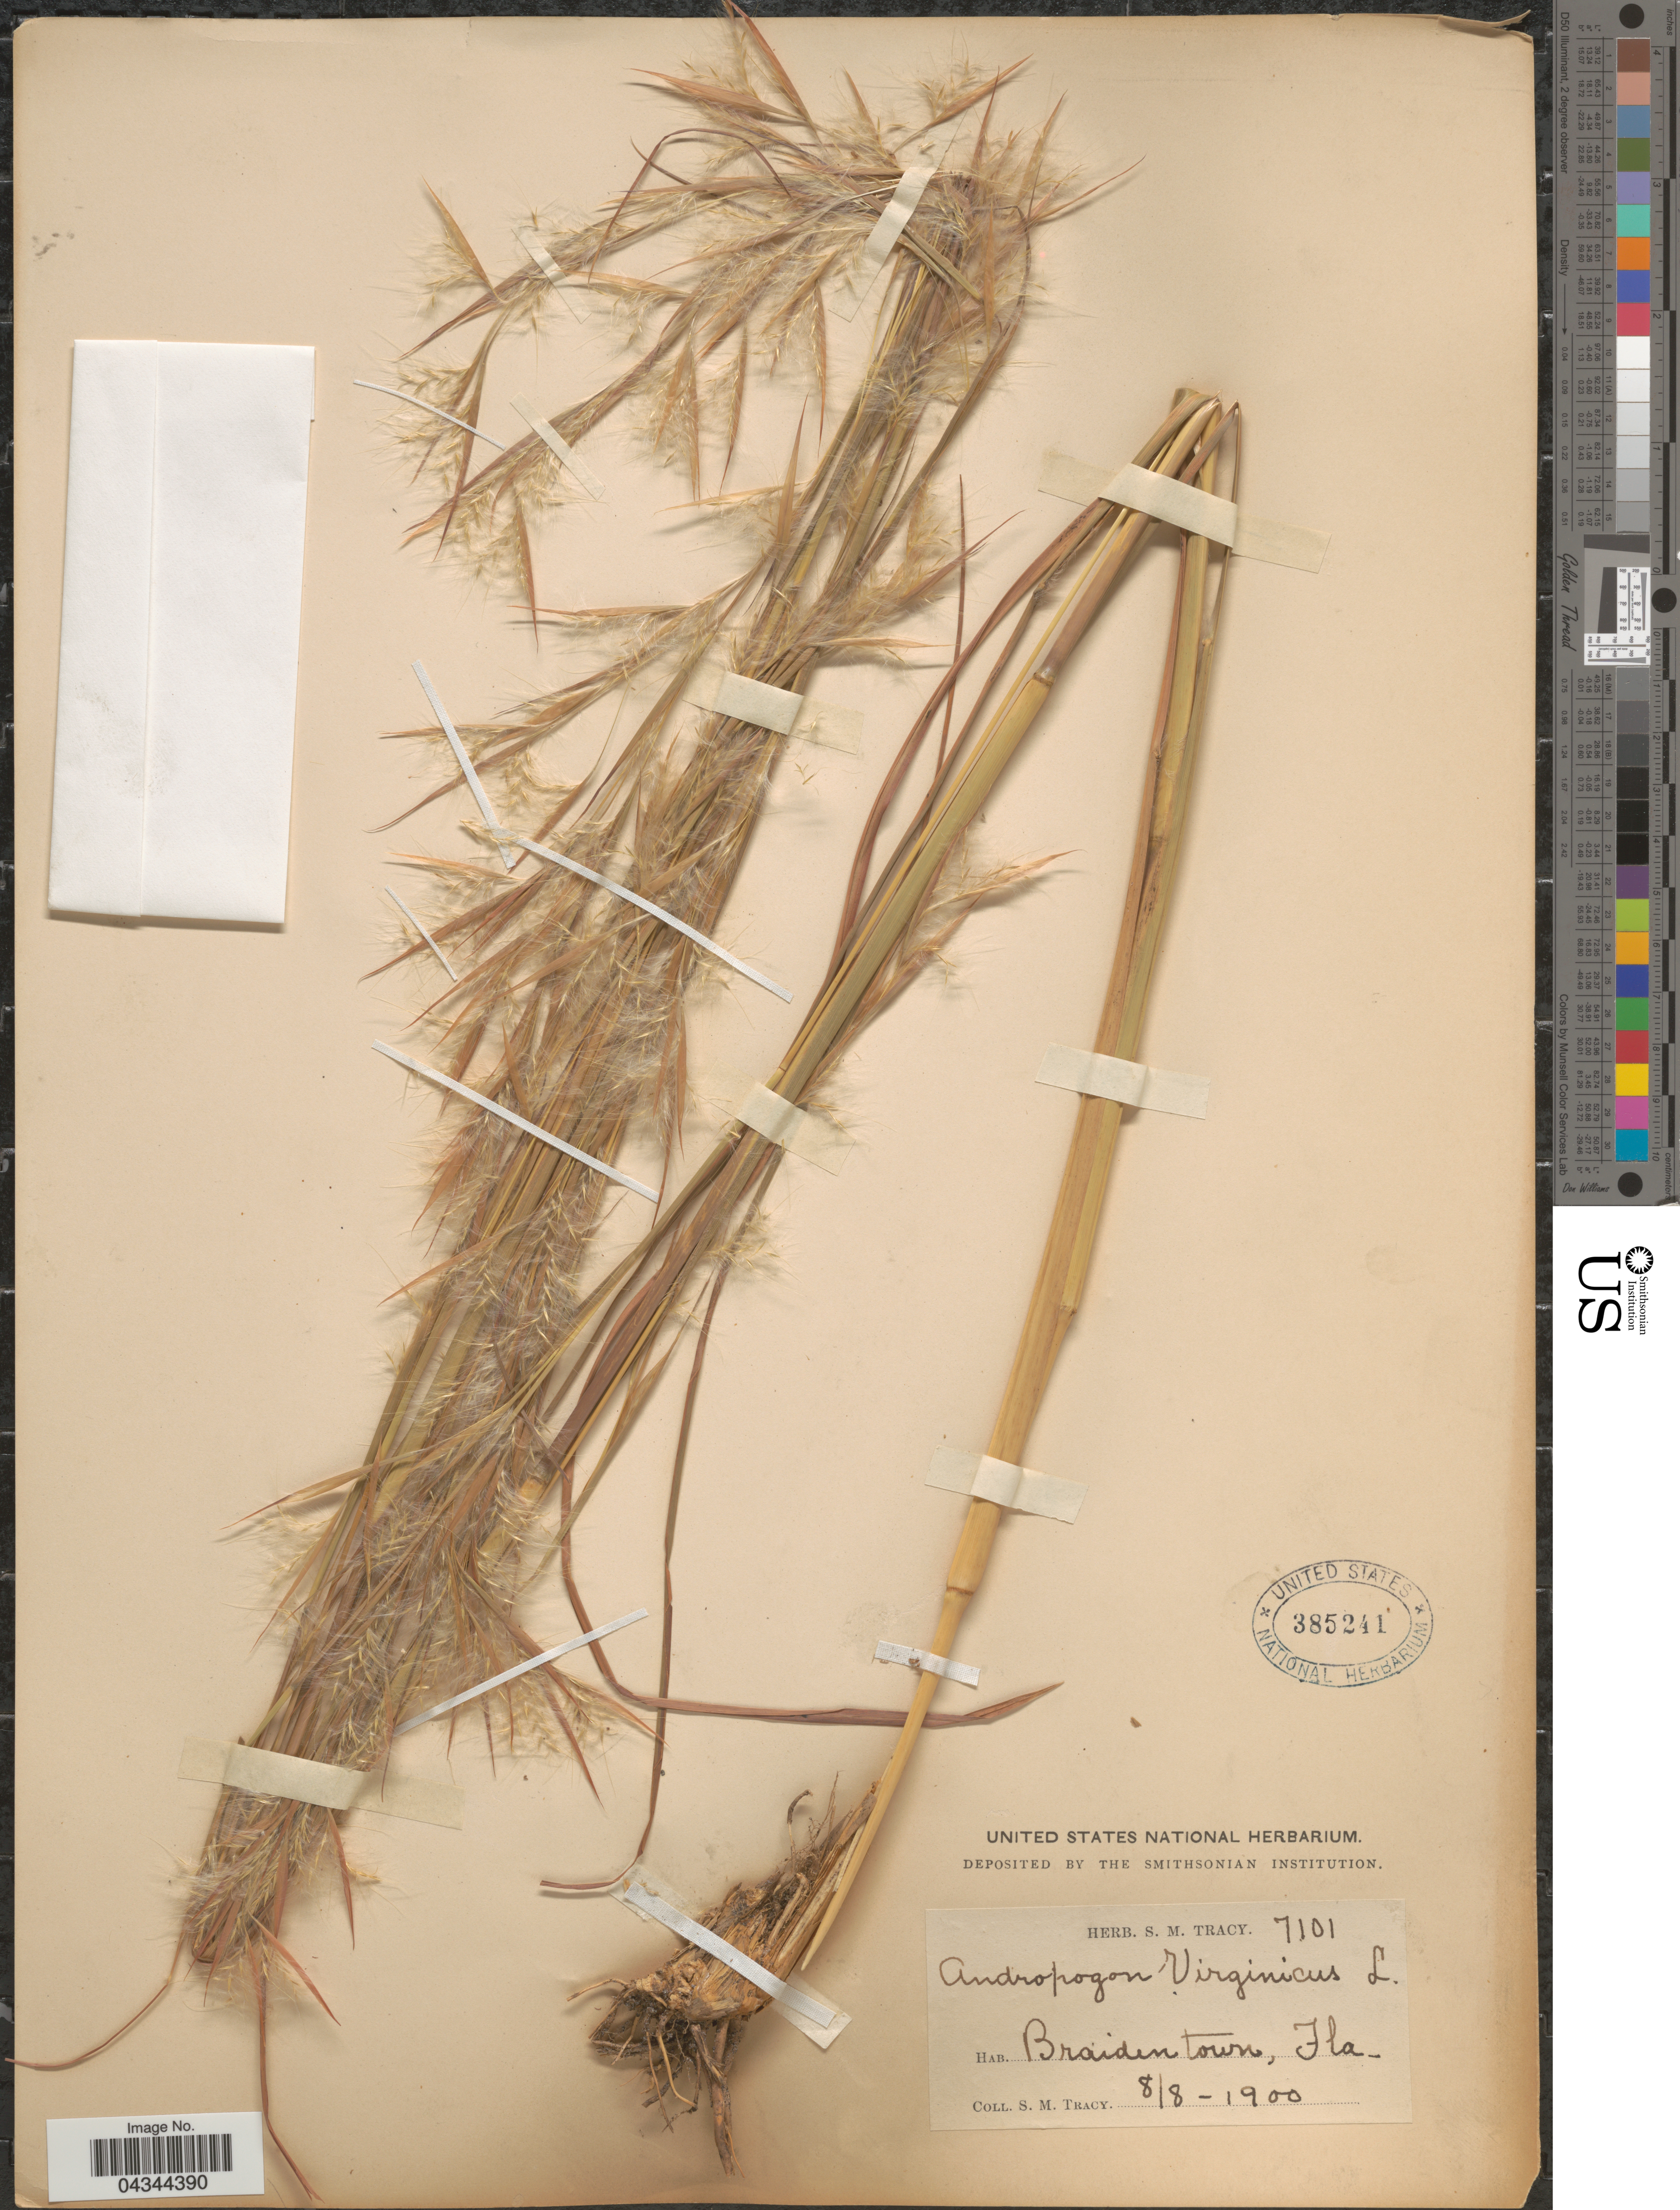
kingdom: Plantae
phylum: Tracheophyta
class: Liliopsida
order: Poales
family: Poaceae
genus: Andropogon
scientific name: Andropogon virginicus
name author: L.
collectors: S. M. Tracy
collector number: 7101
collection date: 1900-08-08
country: United States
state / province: Florida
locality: Braiden town.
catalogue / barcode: US 385241